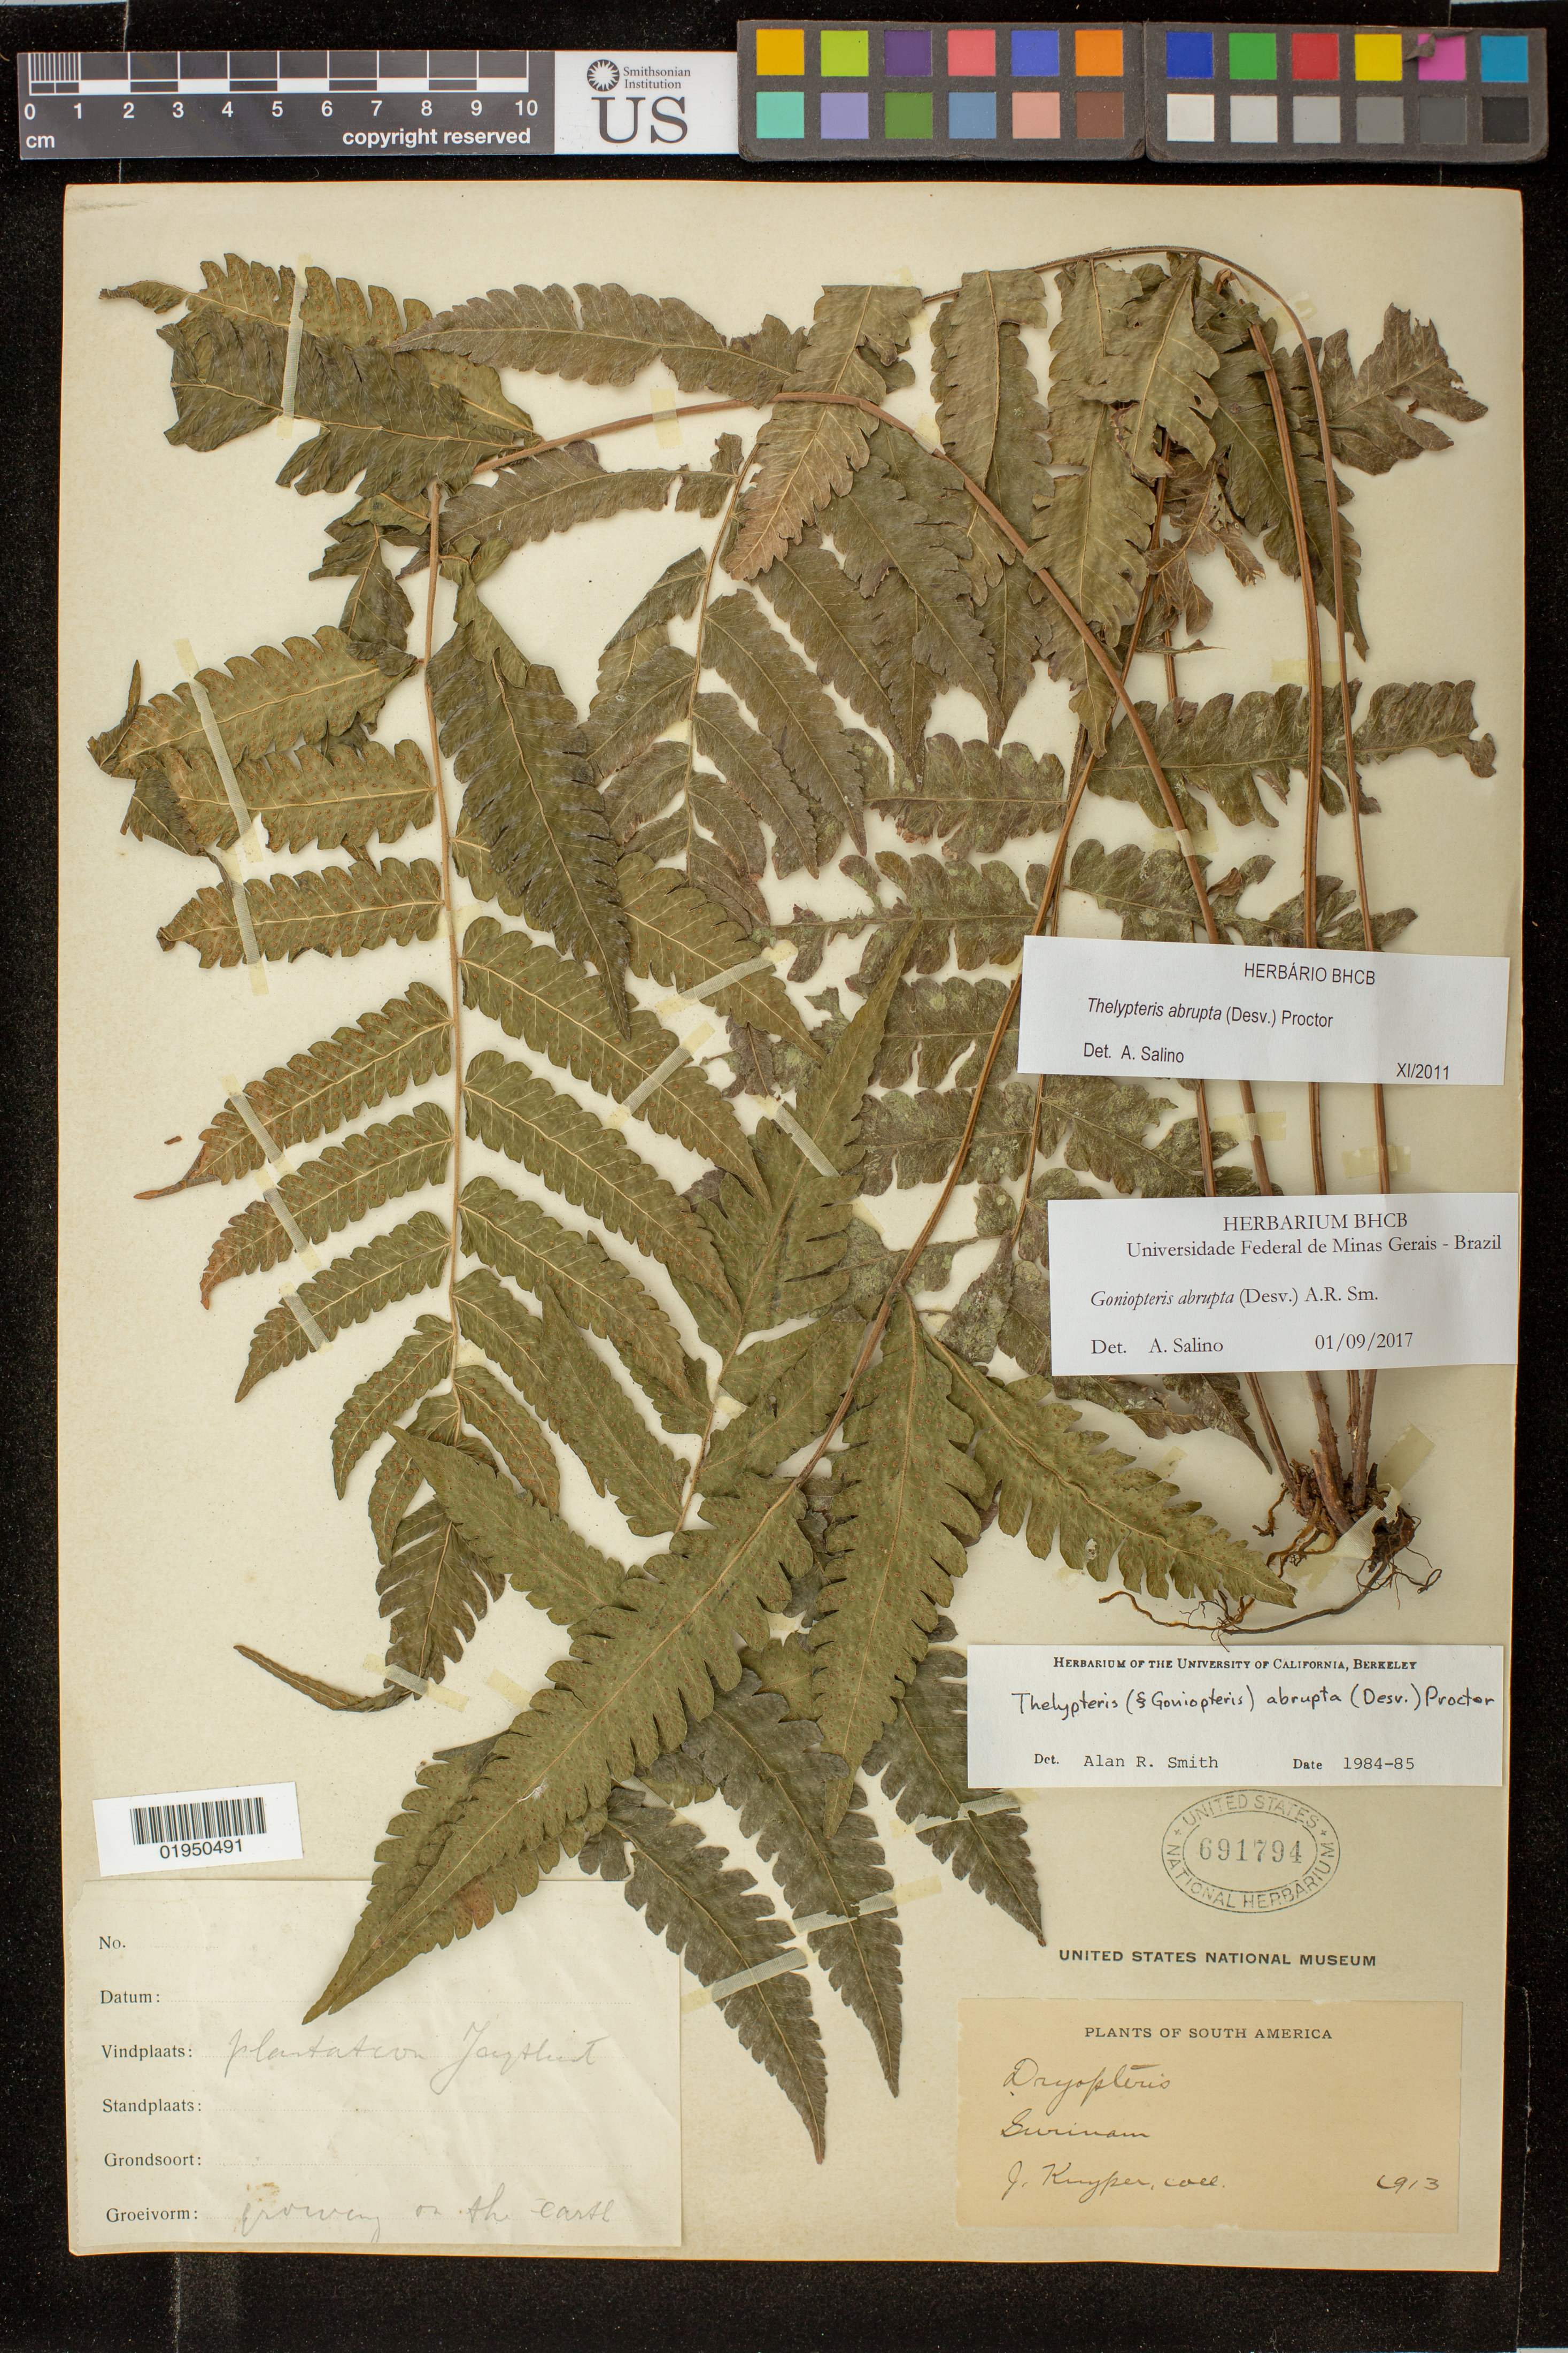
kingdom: Plantae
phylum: Tracheophyta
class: Polypodiopsida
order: Polypodiales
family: Thelypteridaceae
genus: Goniopteris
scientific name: Goniopteris abrupta (Desv.) comb. nov., ined 2015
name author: (Desv.)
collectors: J. Kuyper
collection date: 1913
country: Suriname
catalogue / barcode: US 69179